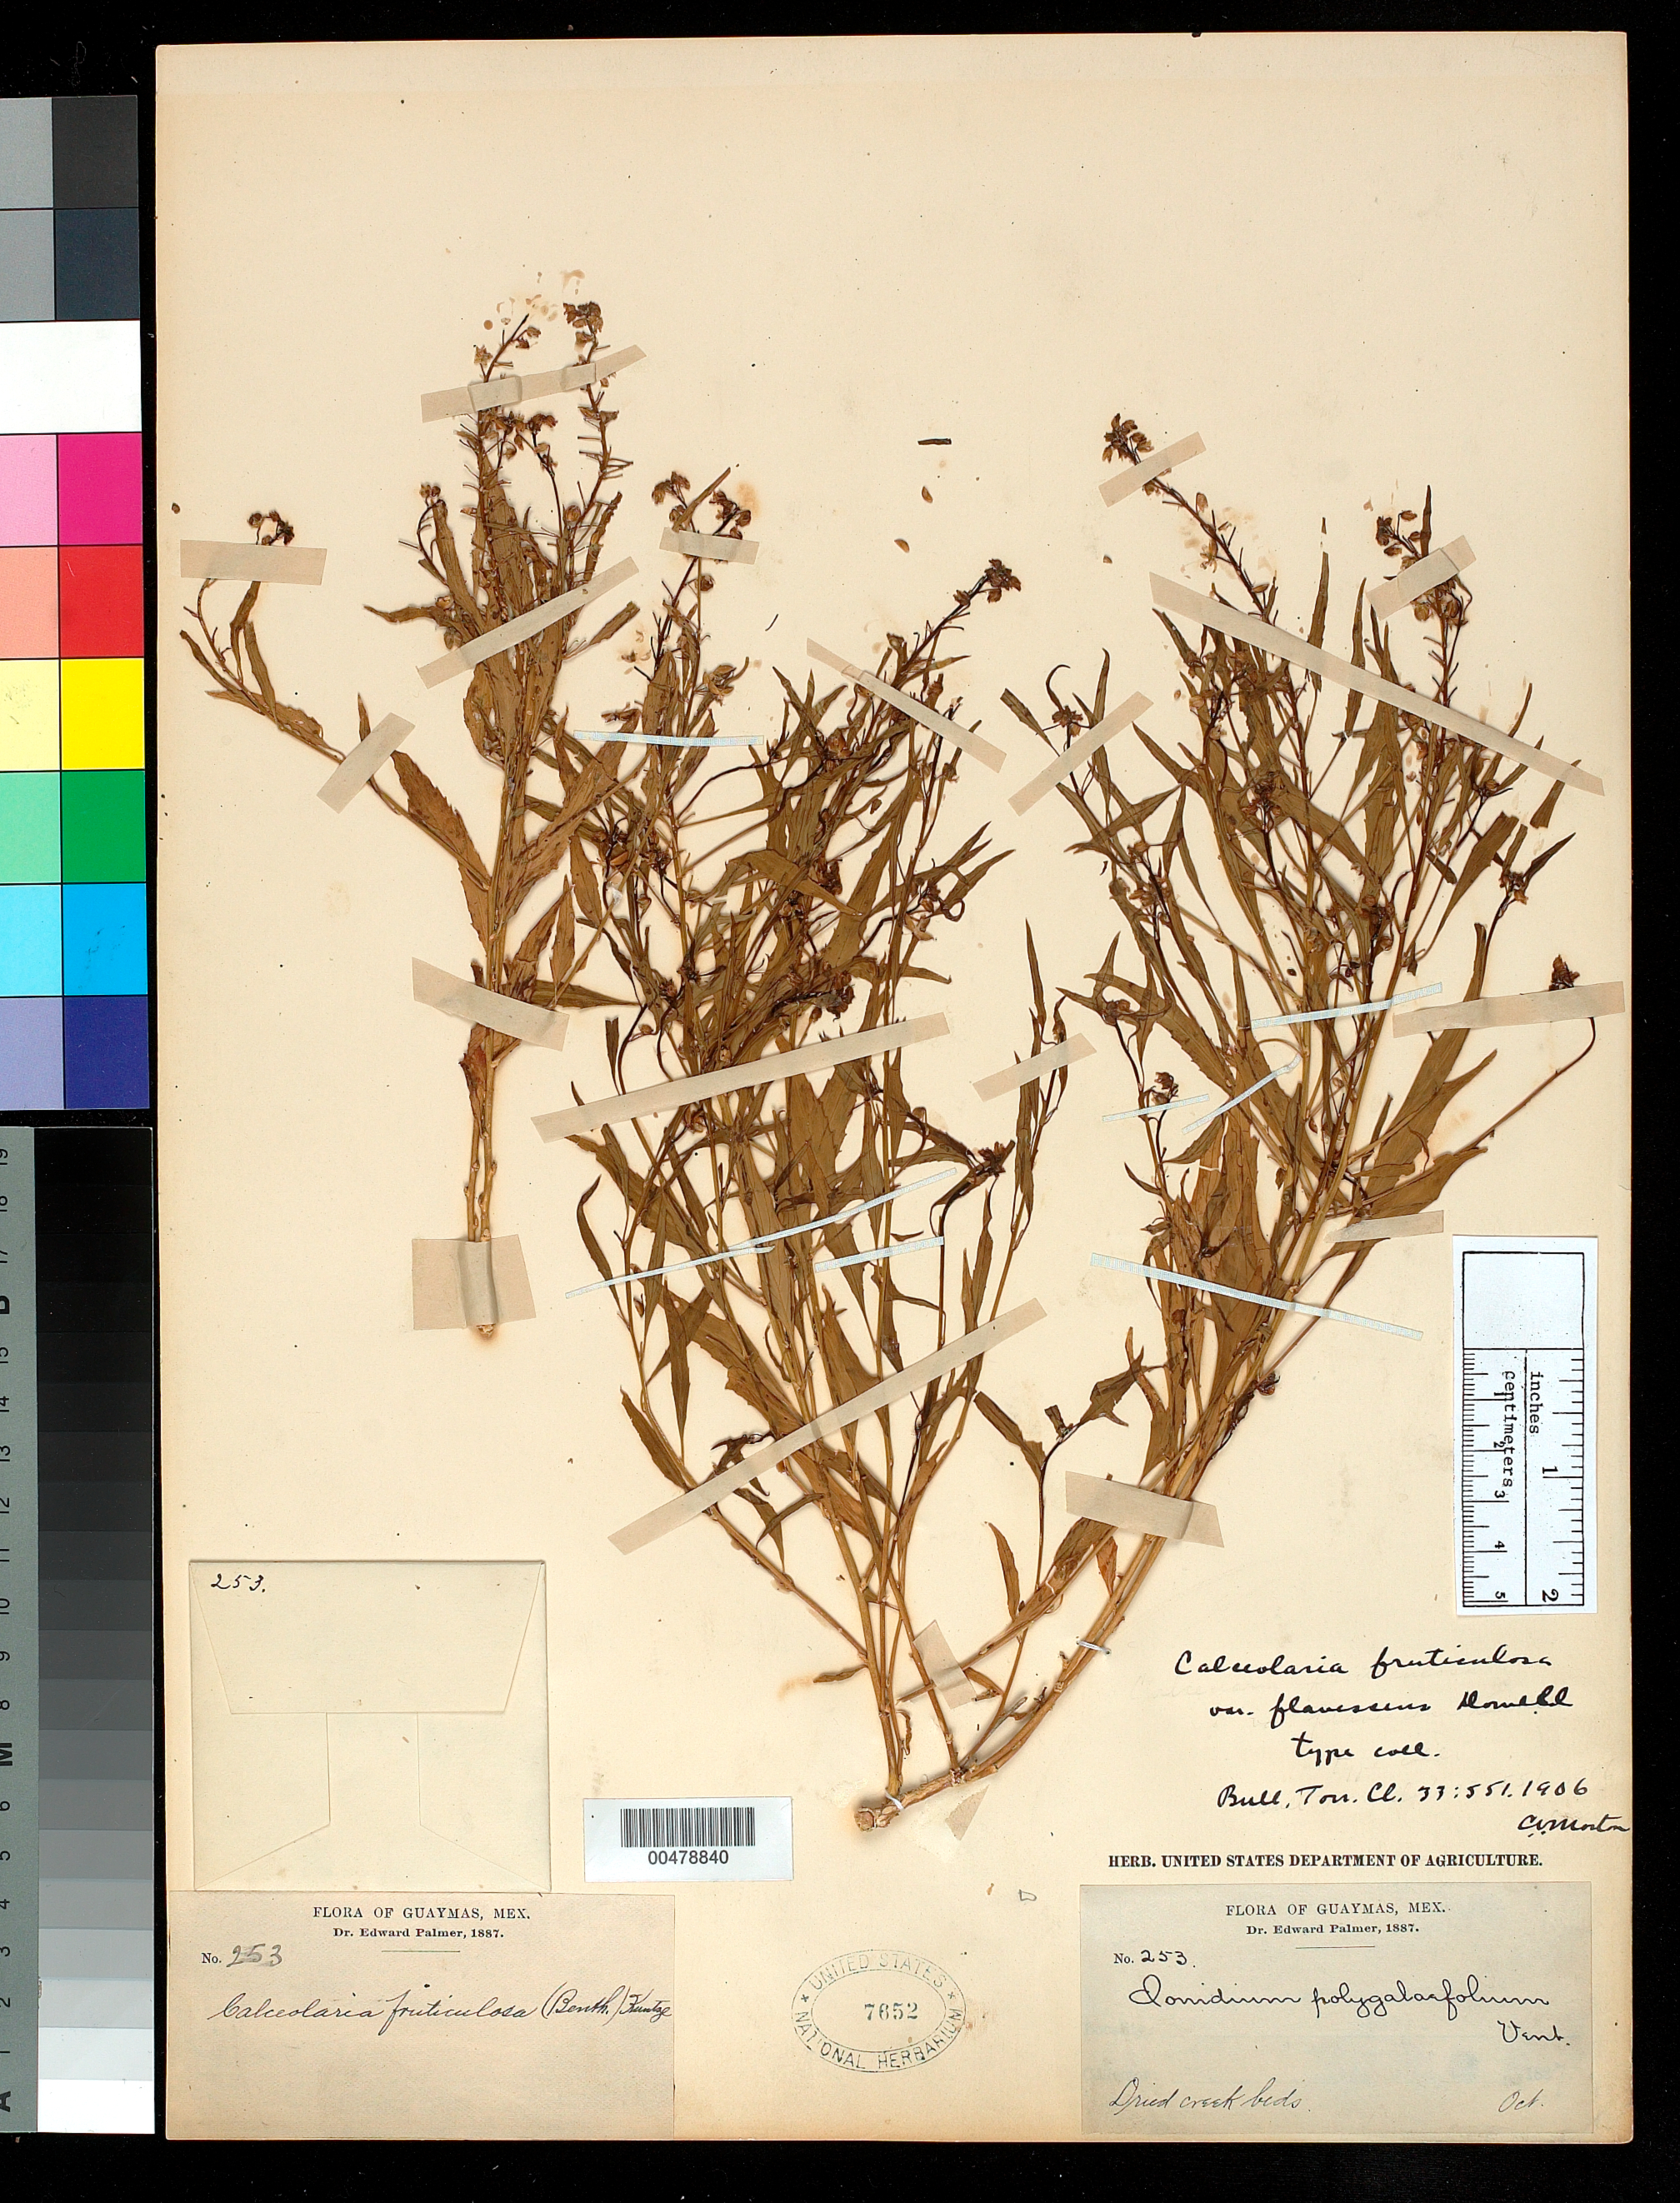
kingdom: Plantae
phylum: Tracheophyta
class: Magnoliopsida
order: Malpighiales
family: Violaceae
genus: Calceolaria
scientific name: Calceolaria fruticulosa var. flavescens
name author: Dowell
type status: Type Collection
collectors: E. Palmer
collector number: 253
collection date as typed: Oct 1887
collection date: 1887-10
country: Mexico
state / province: Sonora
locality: Guaymas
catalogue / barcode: US 7652